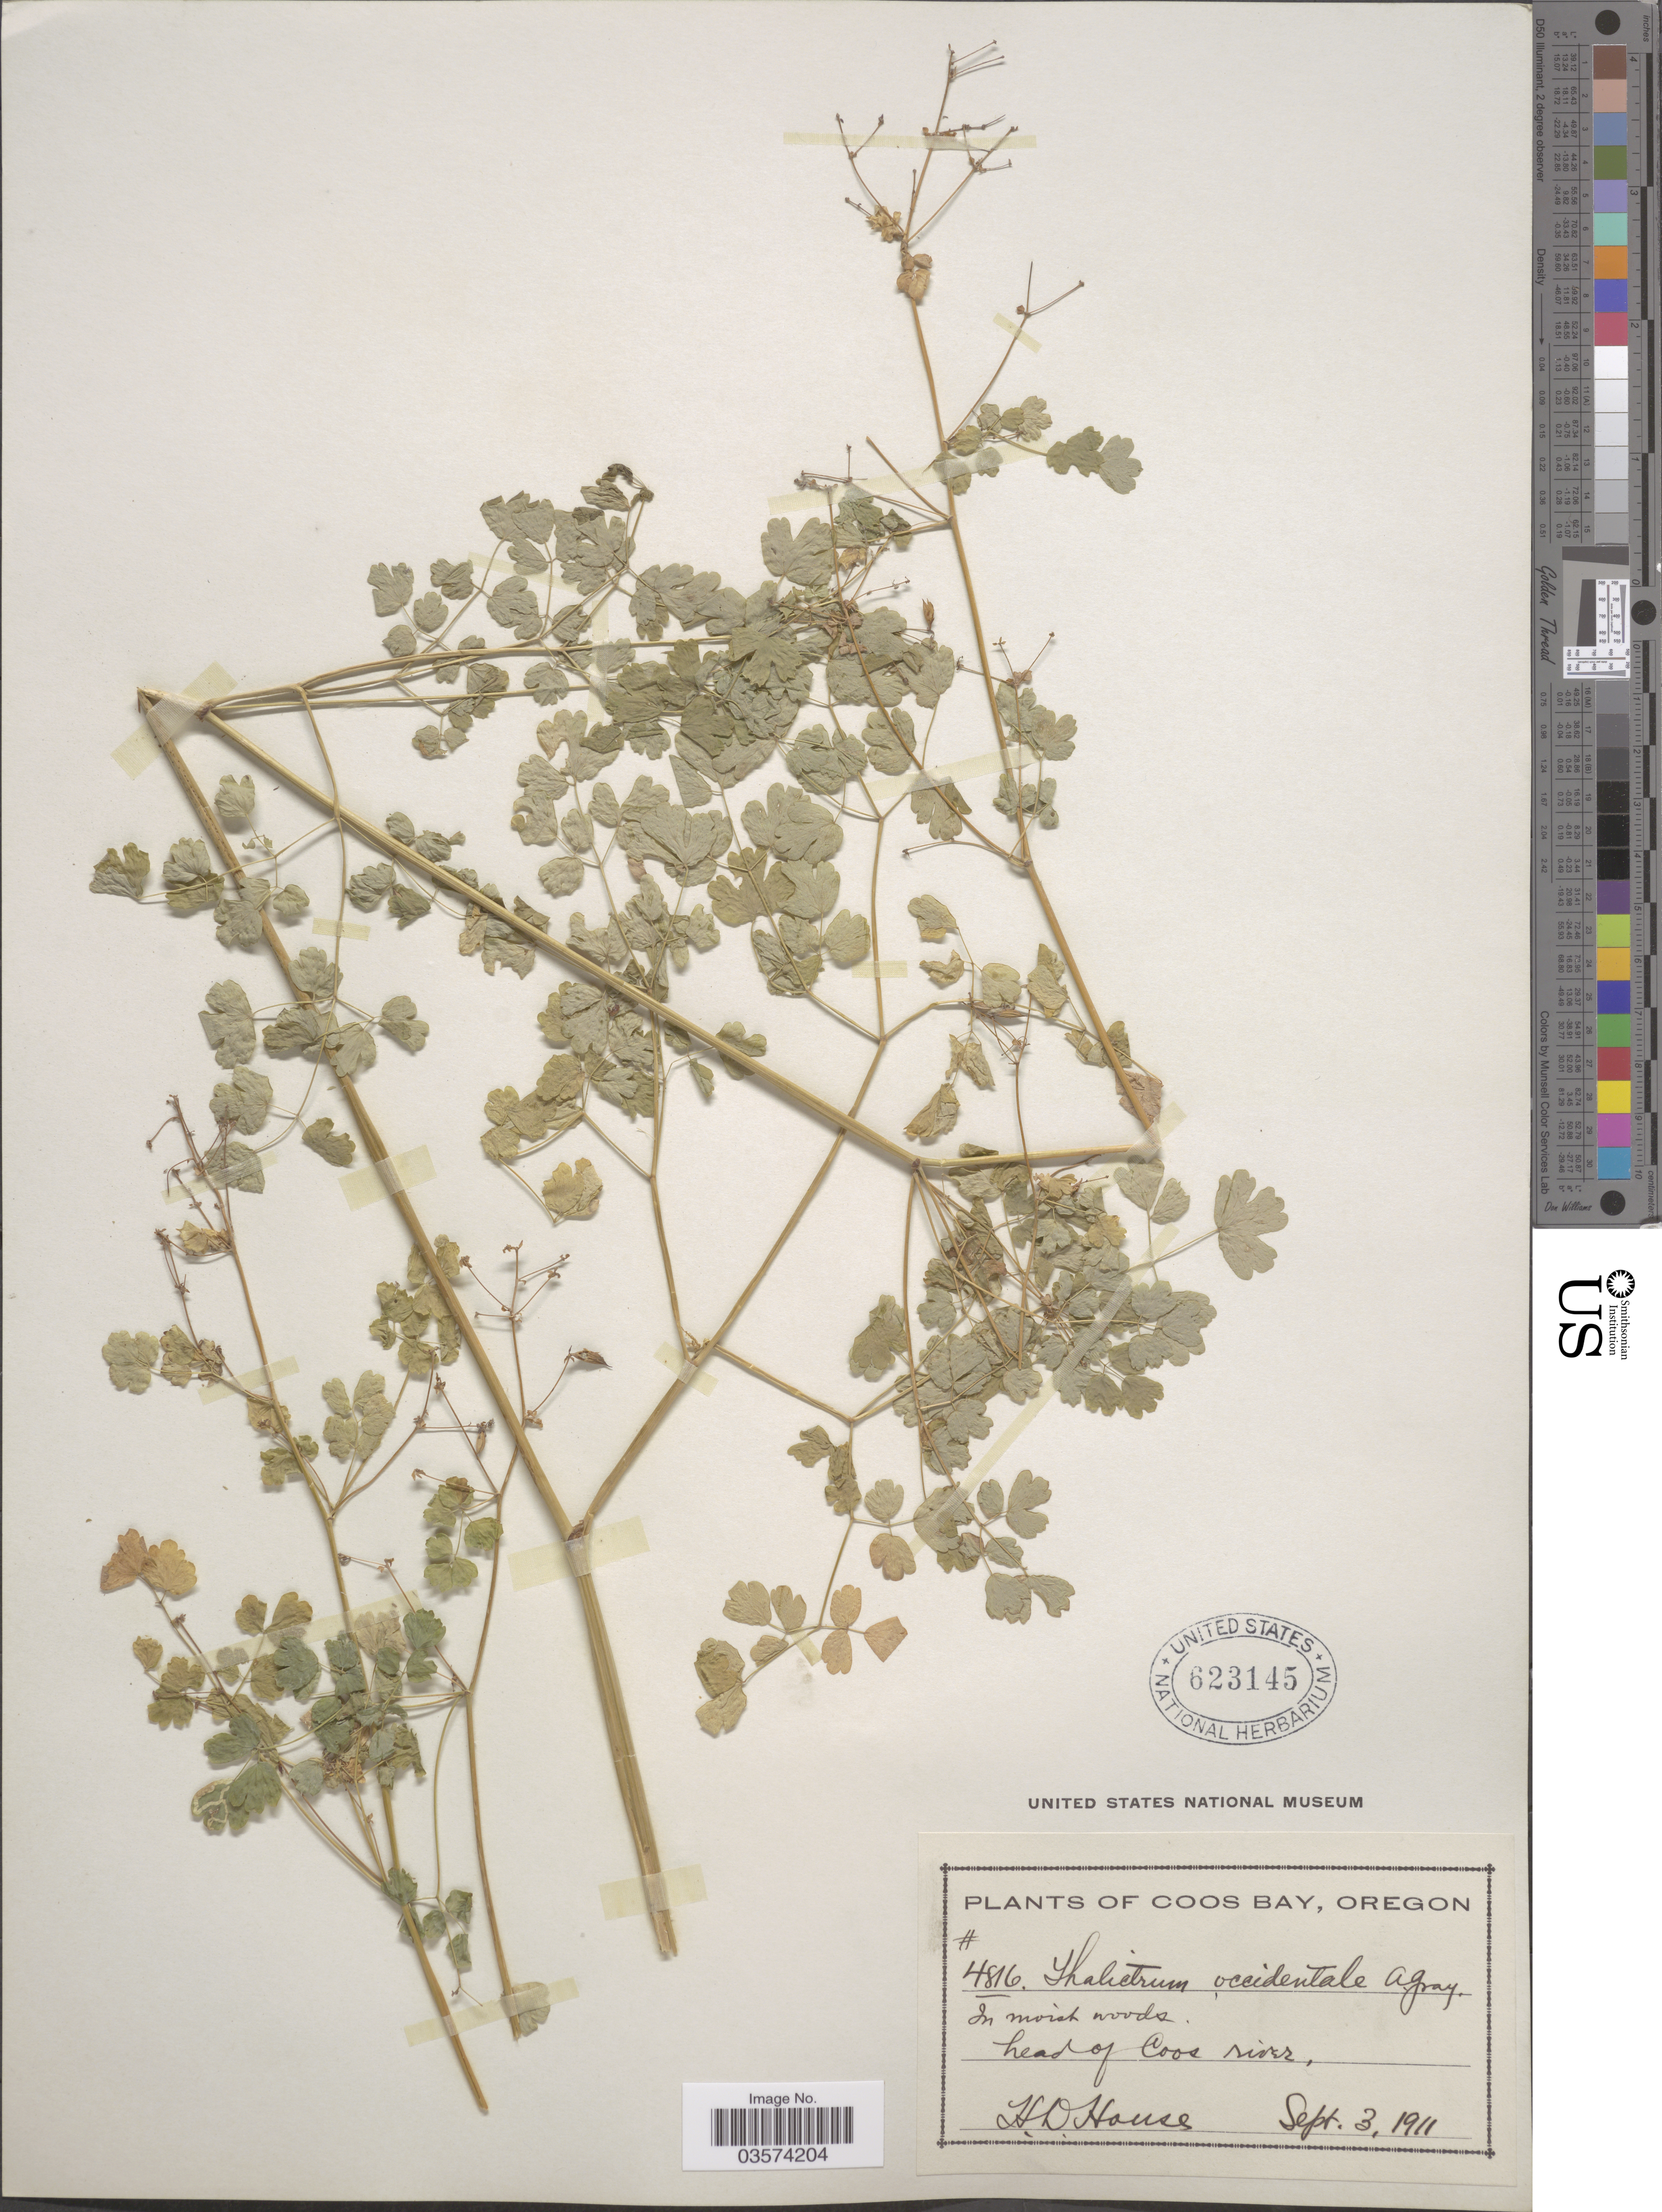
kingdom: Plantae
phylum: Tracheophyta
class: Magnoliopsida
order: Ranunculales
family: Ranunculaceae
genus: Thalictrum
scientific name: Thalictrum occidentale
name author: A. Gray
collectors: H. D. House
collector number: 4816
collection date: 1911-09-03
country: United States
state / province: Oregon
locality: Coos Bay. Head of Coos river.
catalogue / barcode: US 623145